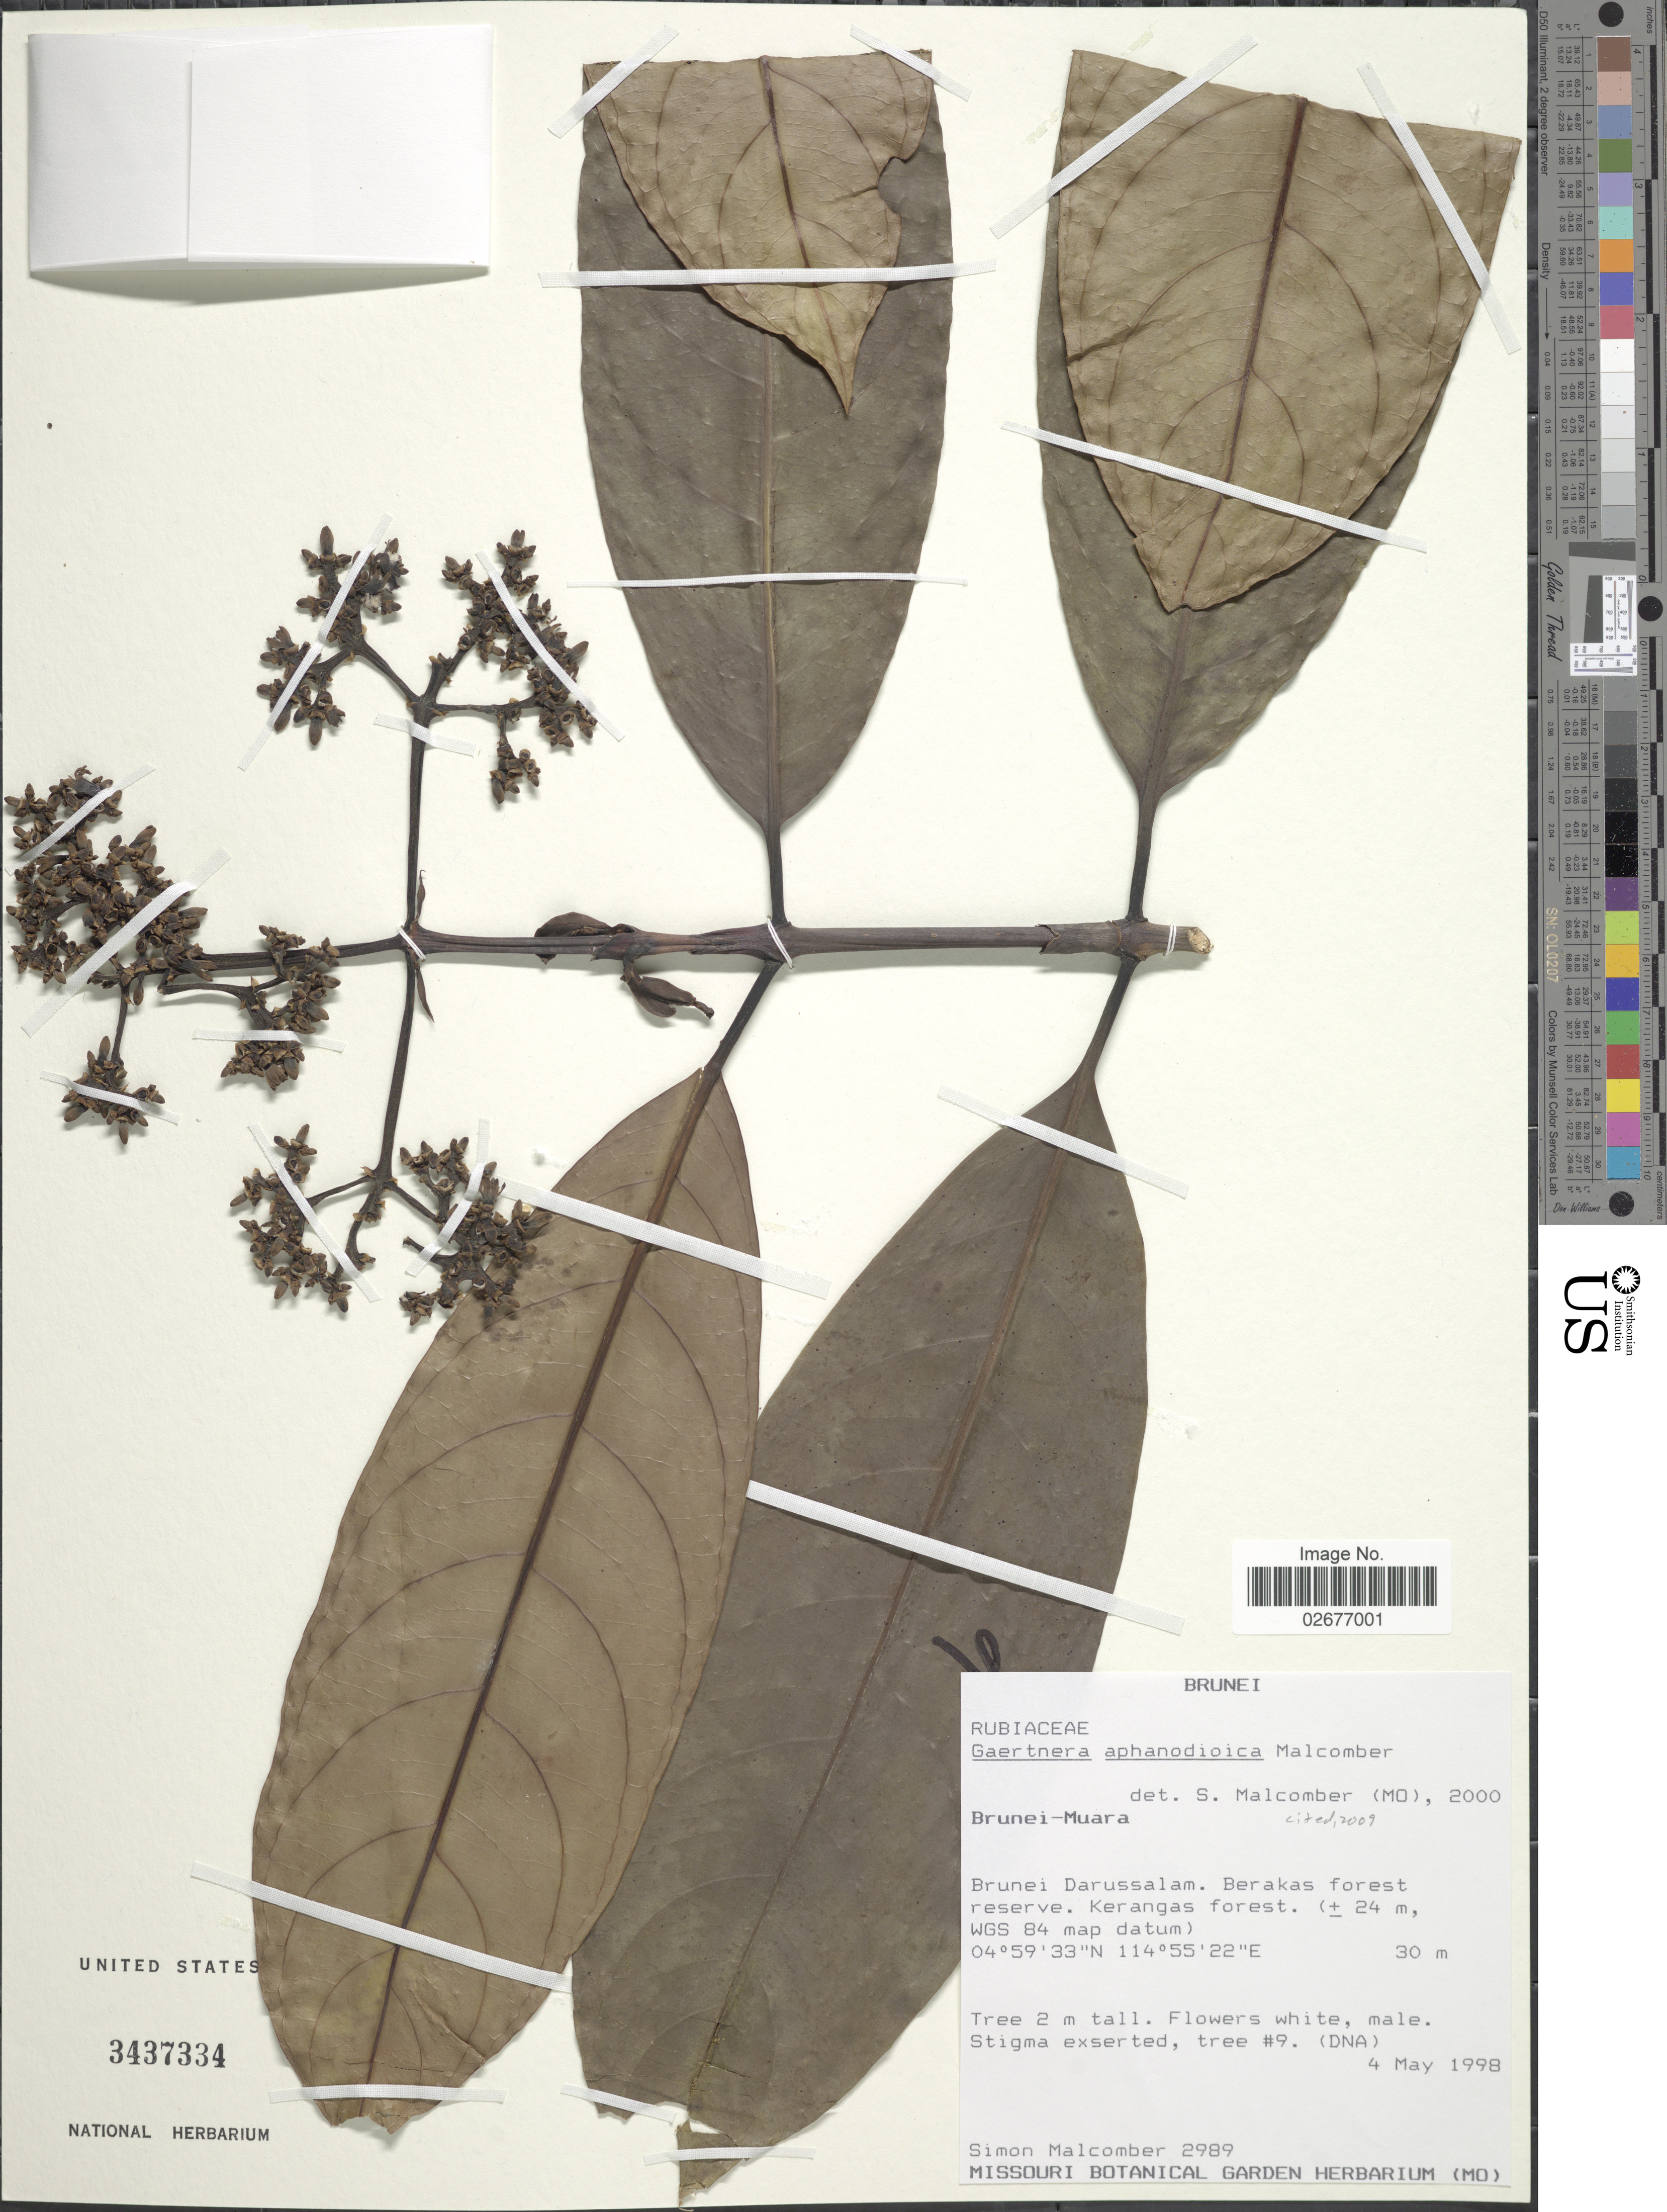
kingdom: Plantae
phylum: Tracheophyta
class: Magnoliopsida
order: Gentianales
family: Rubiaceae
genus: Gaertnera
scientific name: Gaertnera aphanodioica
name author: Malcomber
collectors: S. T. Malcomber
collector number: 2989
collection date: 1998-05-04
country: Brunei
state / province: Brunei and Muara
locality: Brunei-Maura, Brunei Darussalam, Berakas forest reserve, Kerangas Forest (24 m, WGS 84 map datum)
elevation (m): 30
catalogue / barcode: US 3437334